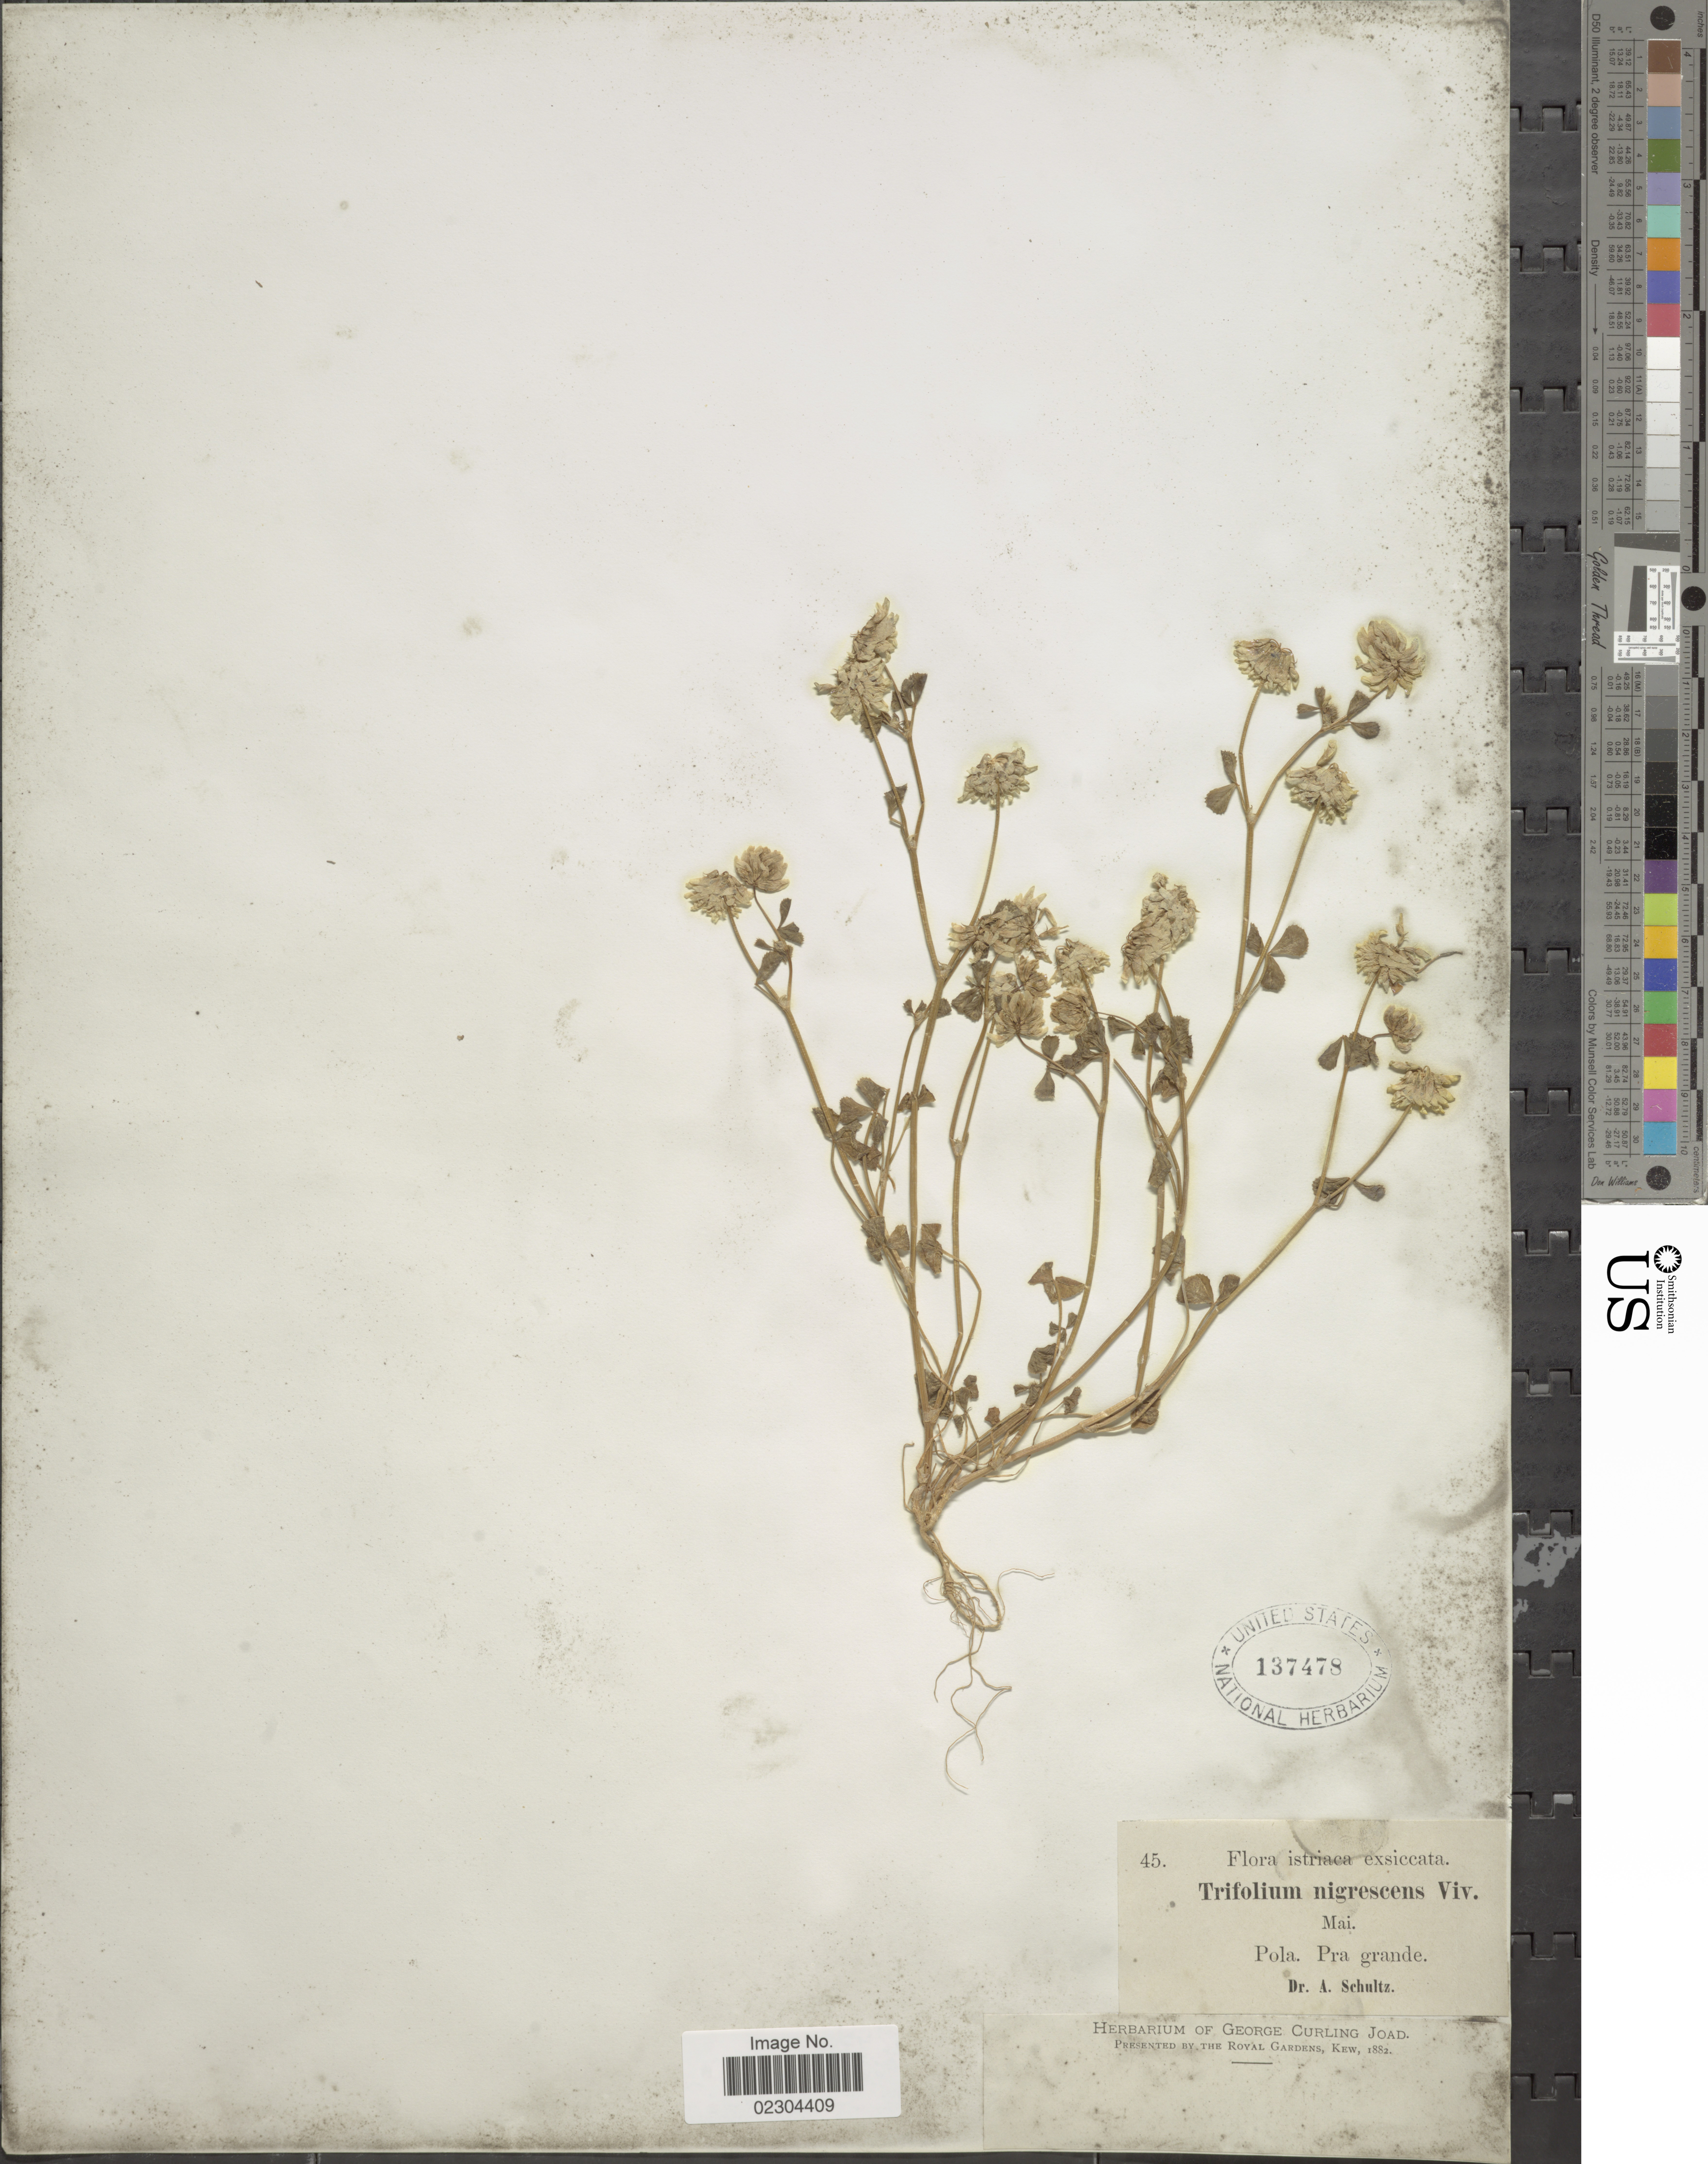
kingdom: Plantae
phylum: Tracheophyta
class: Magnoliopsida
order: Fabales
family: Fabaceae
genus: Trifolium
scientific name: Trifolium nigrescens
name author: Viv.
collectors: A. Schultz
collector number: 45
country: Croatia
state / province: Istria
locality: Istriaca, Pola , Pra grande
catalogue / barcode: US 137478